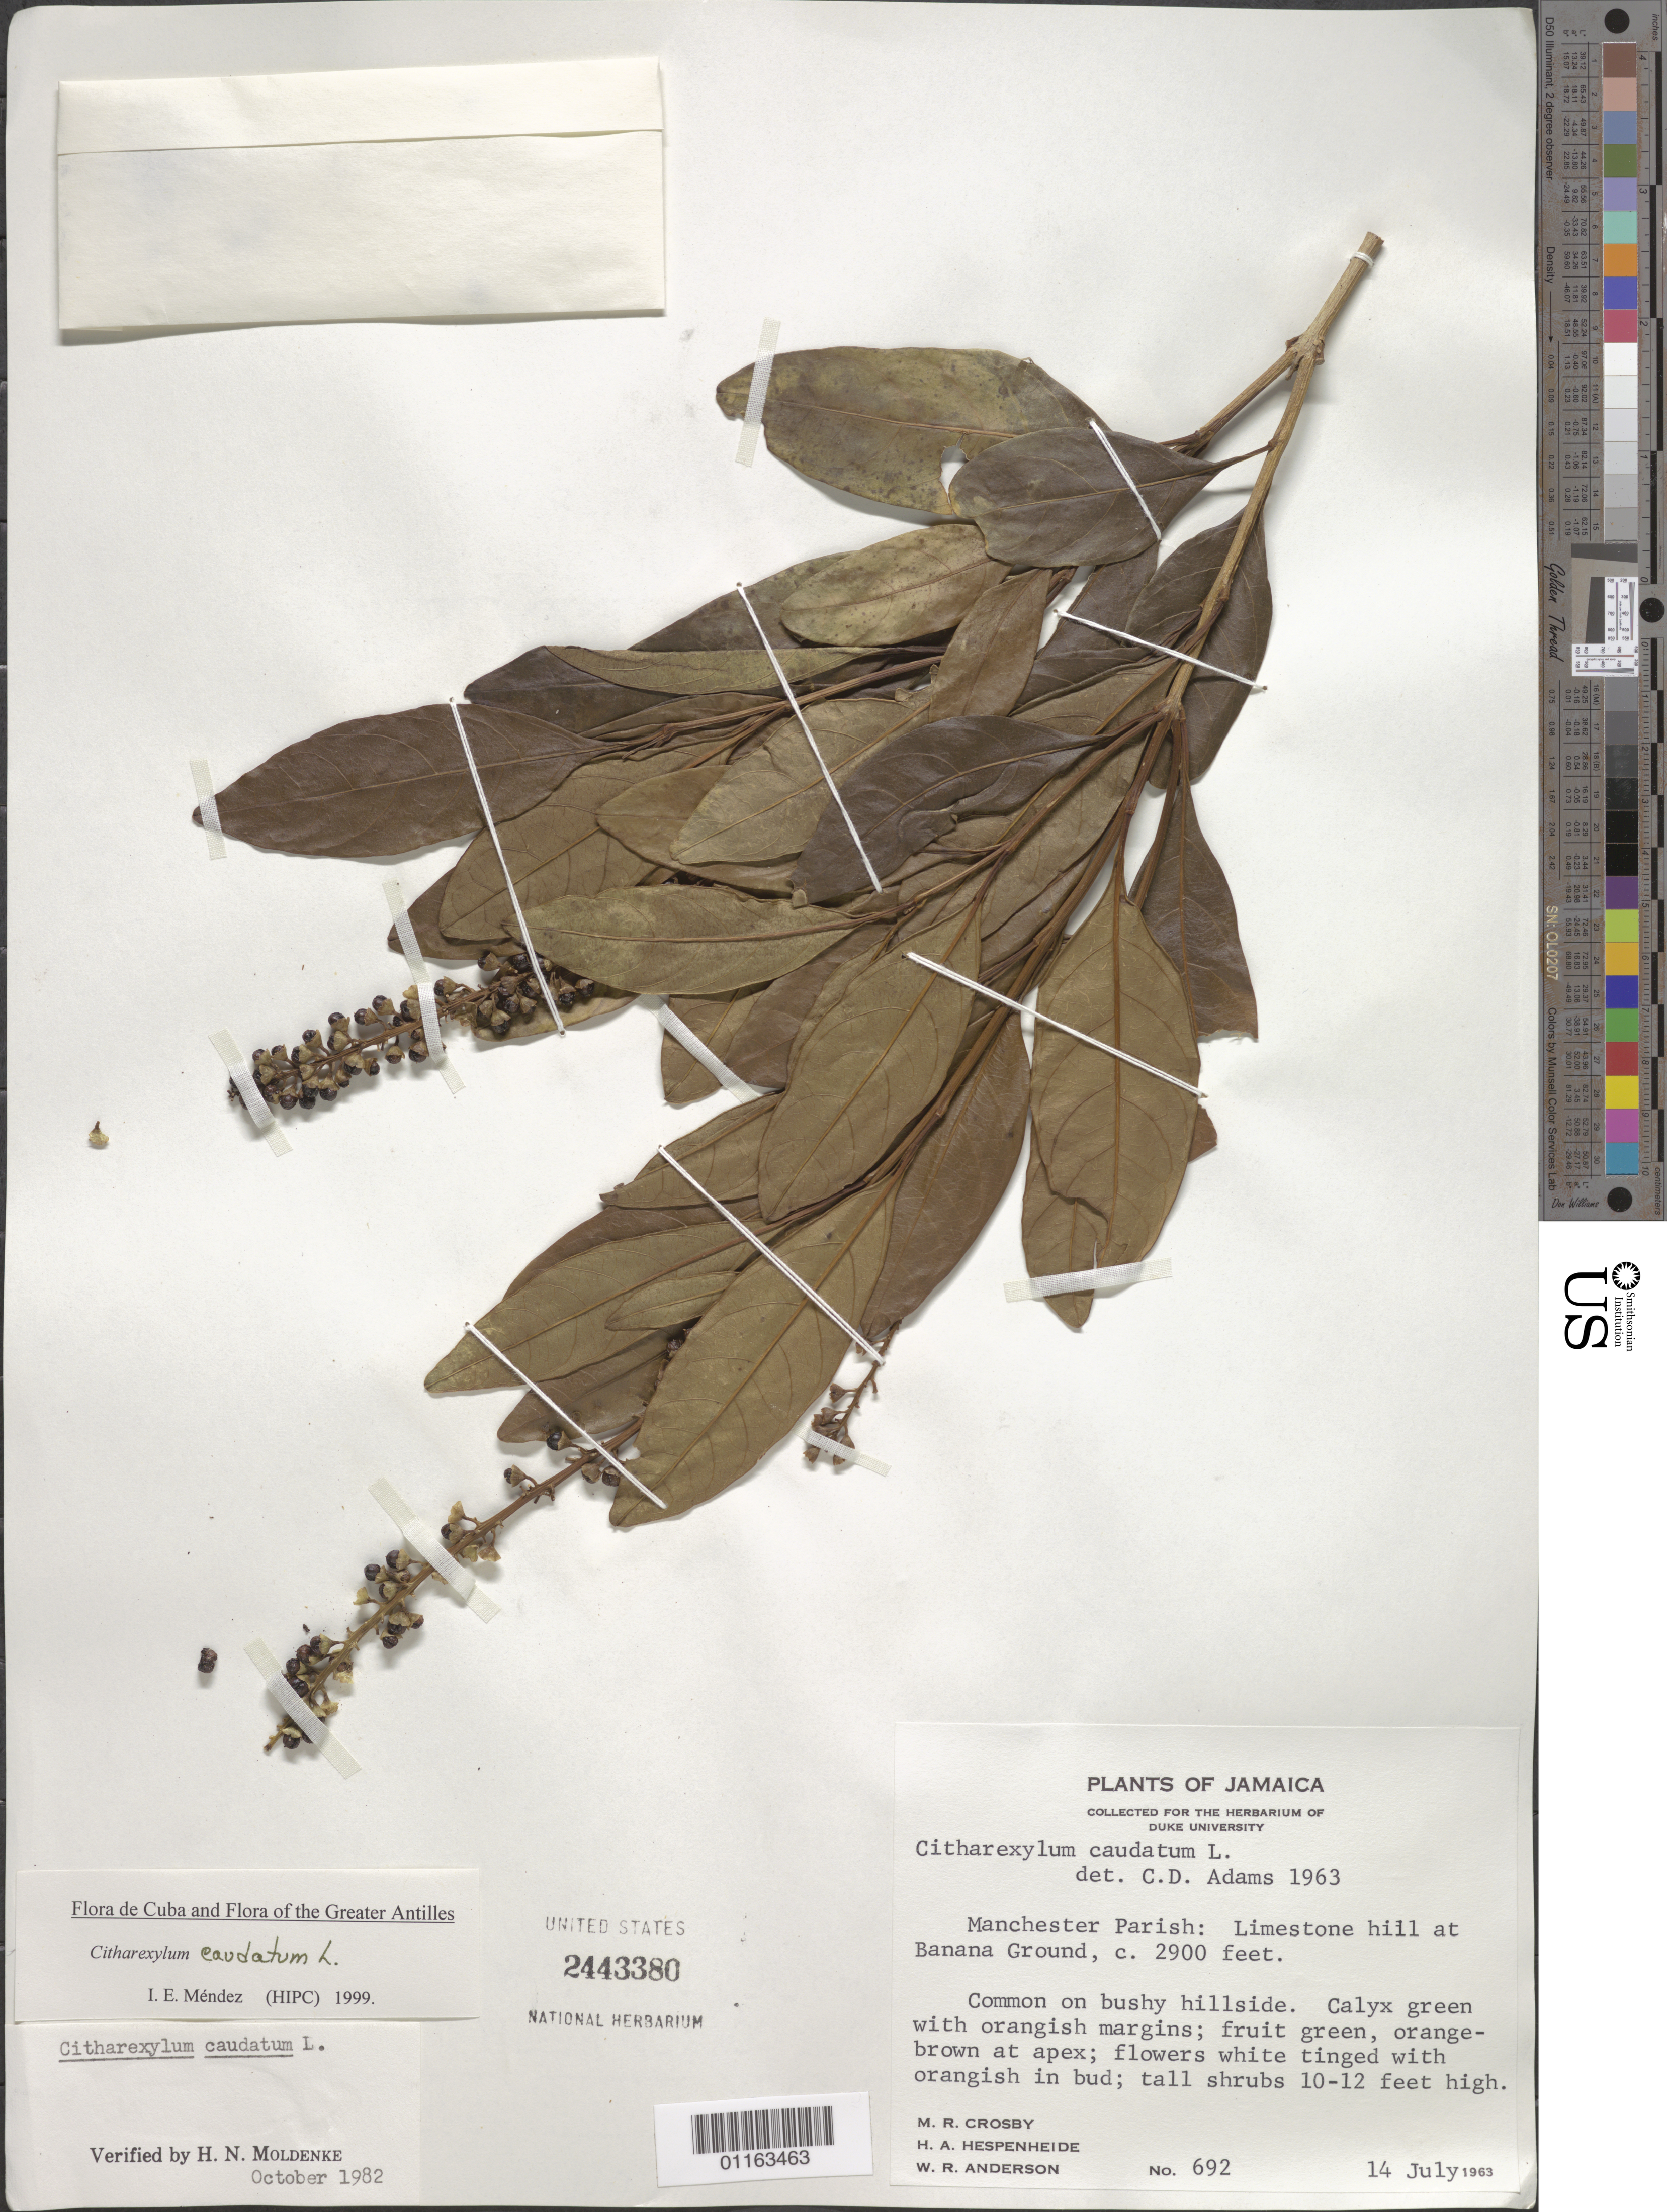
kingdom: Plantae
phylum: Tracheophyta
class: Magnoliopsida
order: Lamiales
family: Verbenaceae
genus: Citharexylum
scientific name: Citharexylum caudatum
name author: L.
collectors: M. R. Crosby, H. A. Hespenheide & W. R. Anderson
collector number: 692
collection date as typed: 14 Jul 1963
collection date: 1963-07-14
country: Jamaica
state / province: Manchester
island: Jamaica I.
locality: Manchester Parish: Limestone hill at Banana Ground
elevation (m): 884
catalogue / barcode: US 2443380